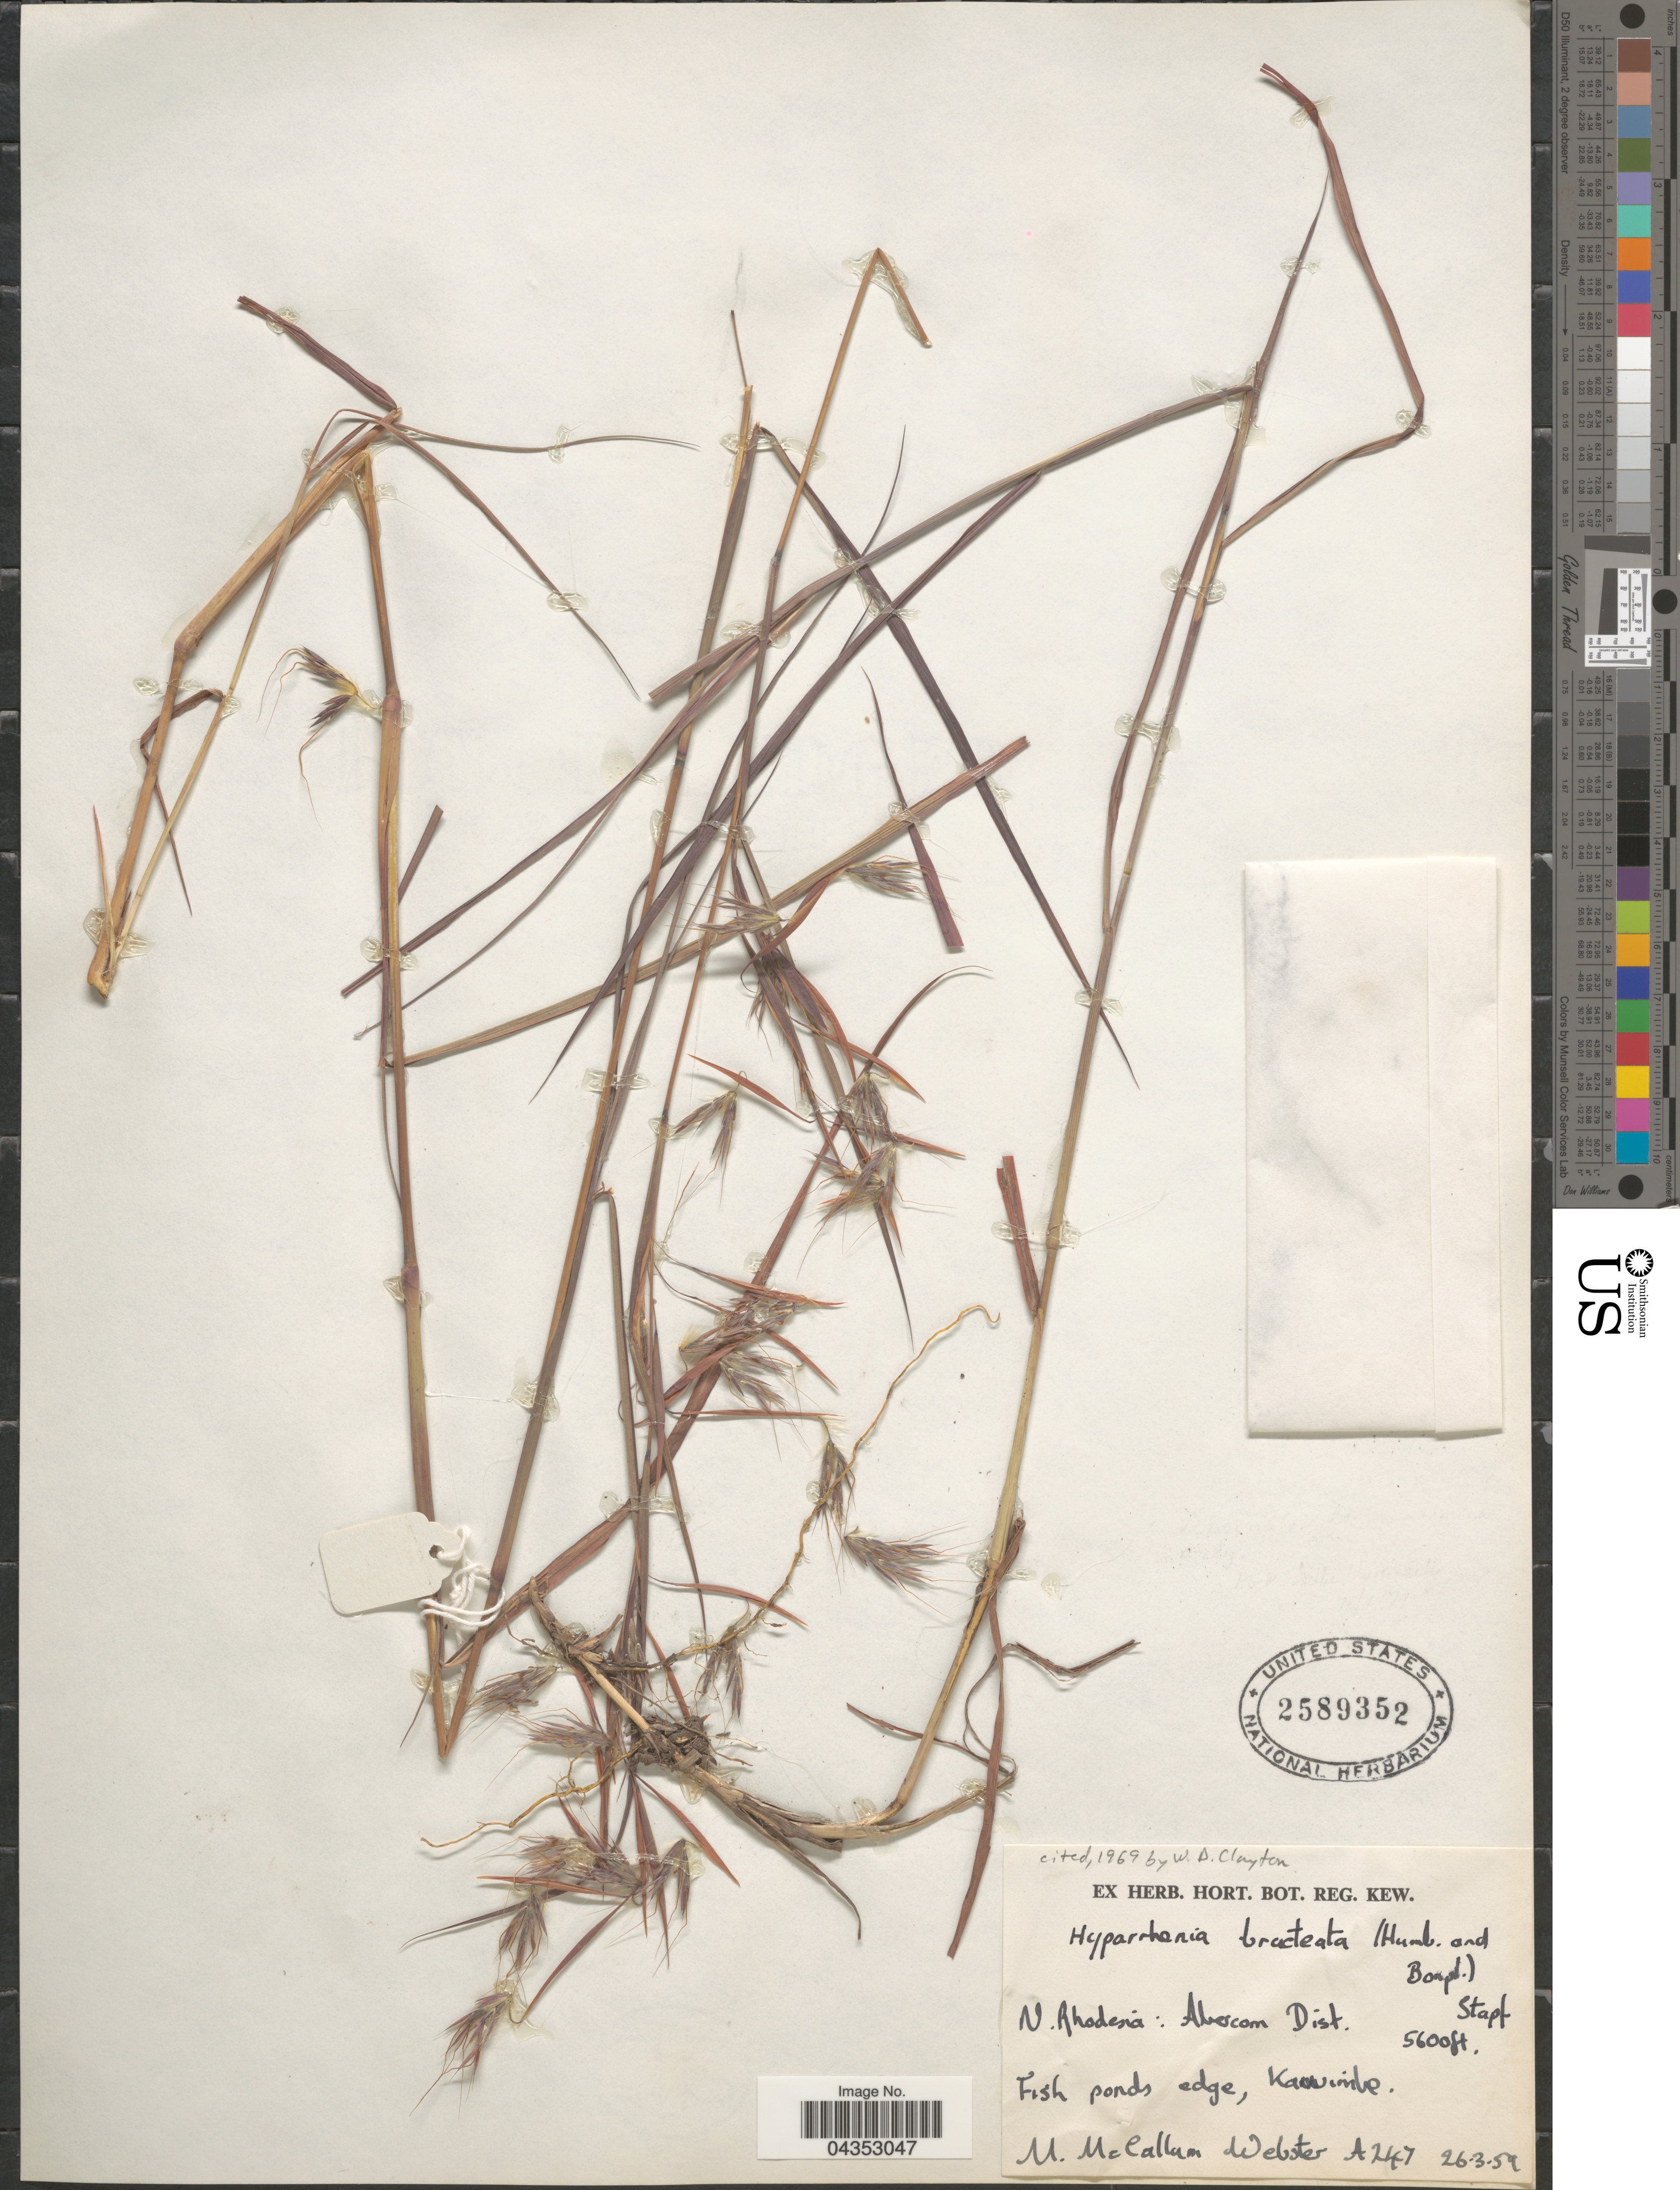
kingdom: Plantae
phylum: Tracheophyta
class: Liliopsida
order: Poales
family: Poaceae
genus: Hyparrhenia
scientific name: Hyparrhenia bracteata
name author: (Humb. & Bonpl.) Stapf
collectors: M. Webster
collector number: A247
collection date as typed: Transcribed d/m/y: 26/3/59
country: Zambia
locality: N. Rhodesia: Abercorn Dist. Fish ponds edge, Kawimbe.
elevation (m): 1707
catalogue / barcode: US 2589352